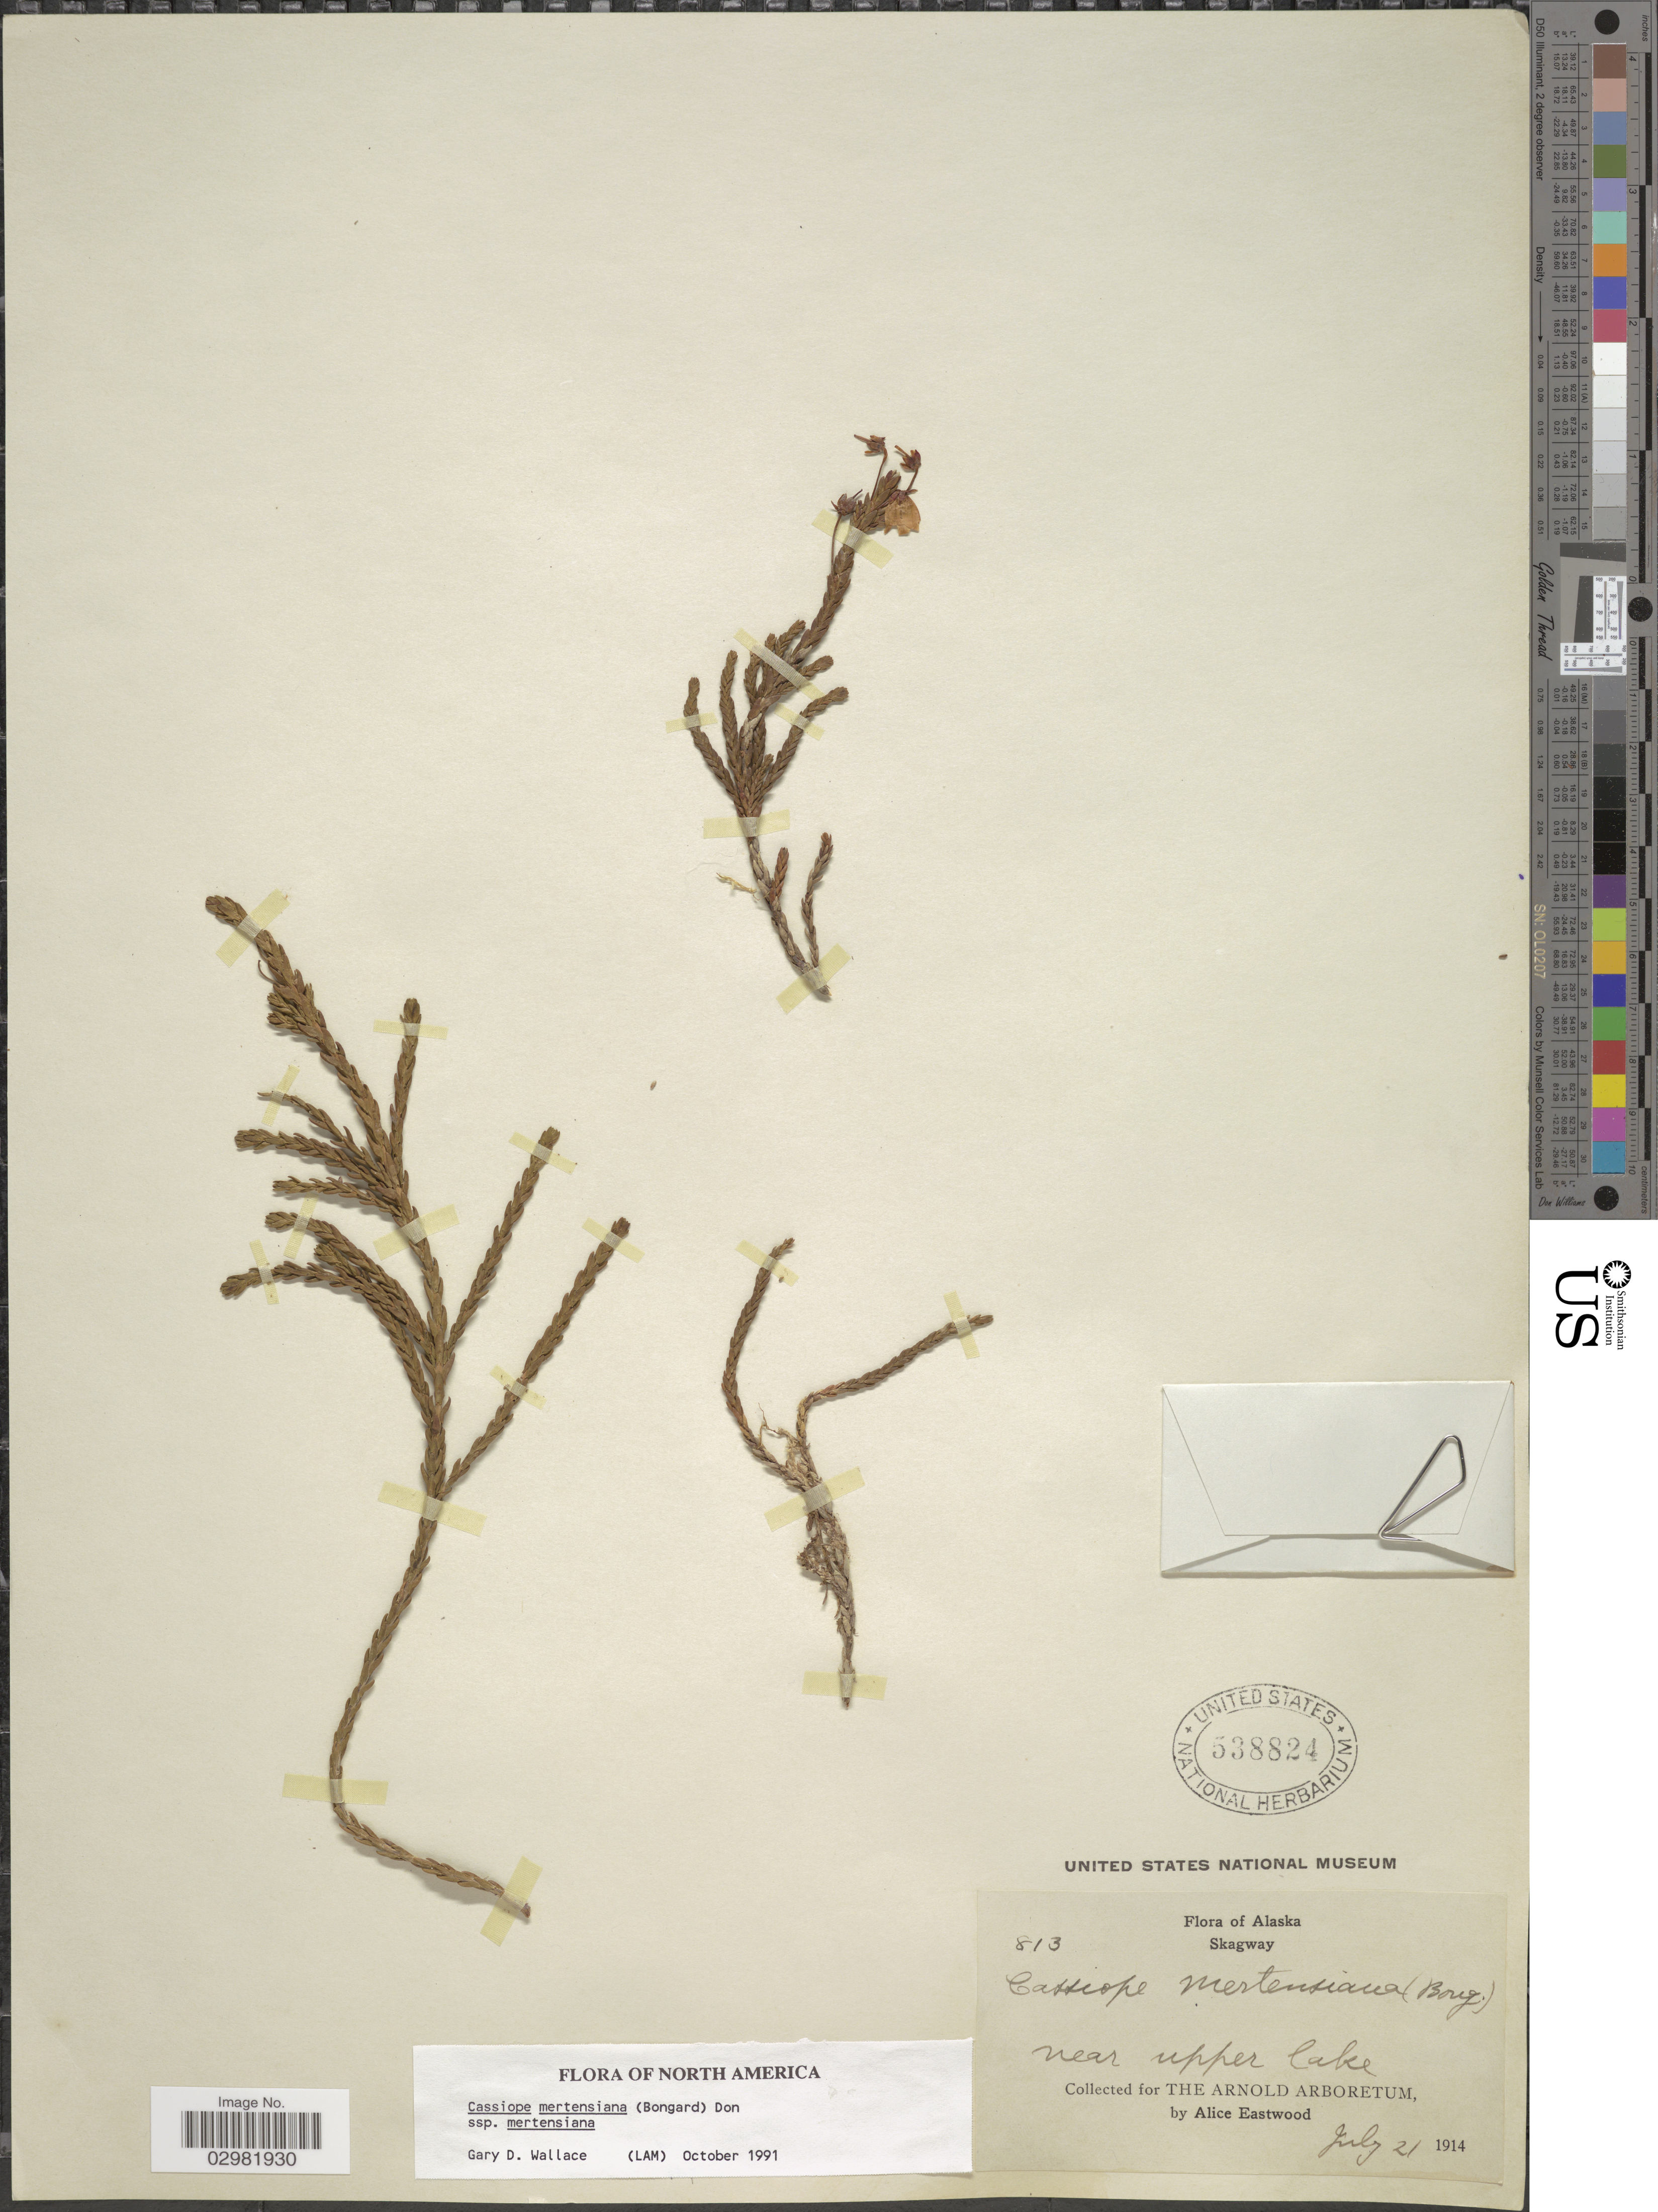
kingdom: Plantae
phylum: Tracheophyta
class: Magnoliopsida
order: Ericales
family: Ericaceae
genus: Cassiope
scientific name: Cassiope mertensiana subsp. mertensiana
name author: (Bong.) G. Don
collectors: A. Eastwood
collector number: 813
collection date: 1914-07-21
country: United States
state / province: Alaska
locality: Skagway, near upper lake.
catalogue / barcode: US 538824